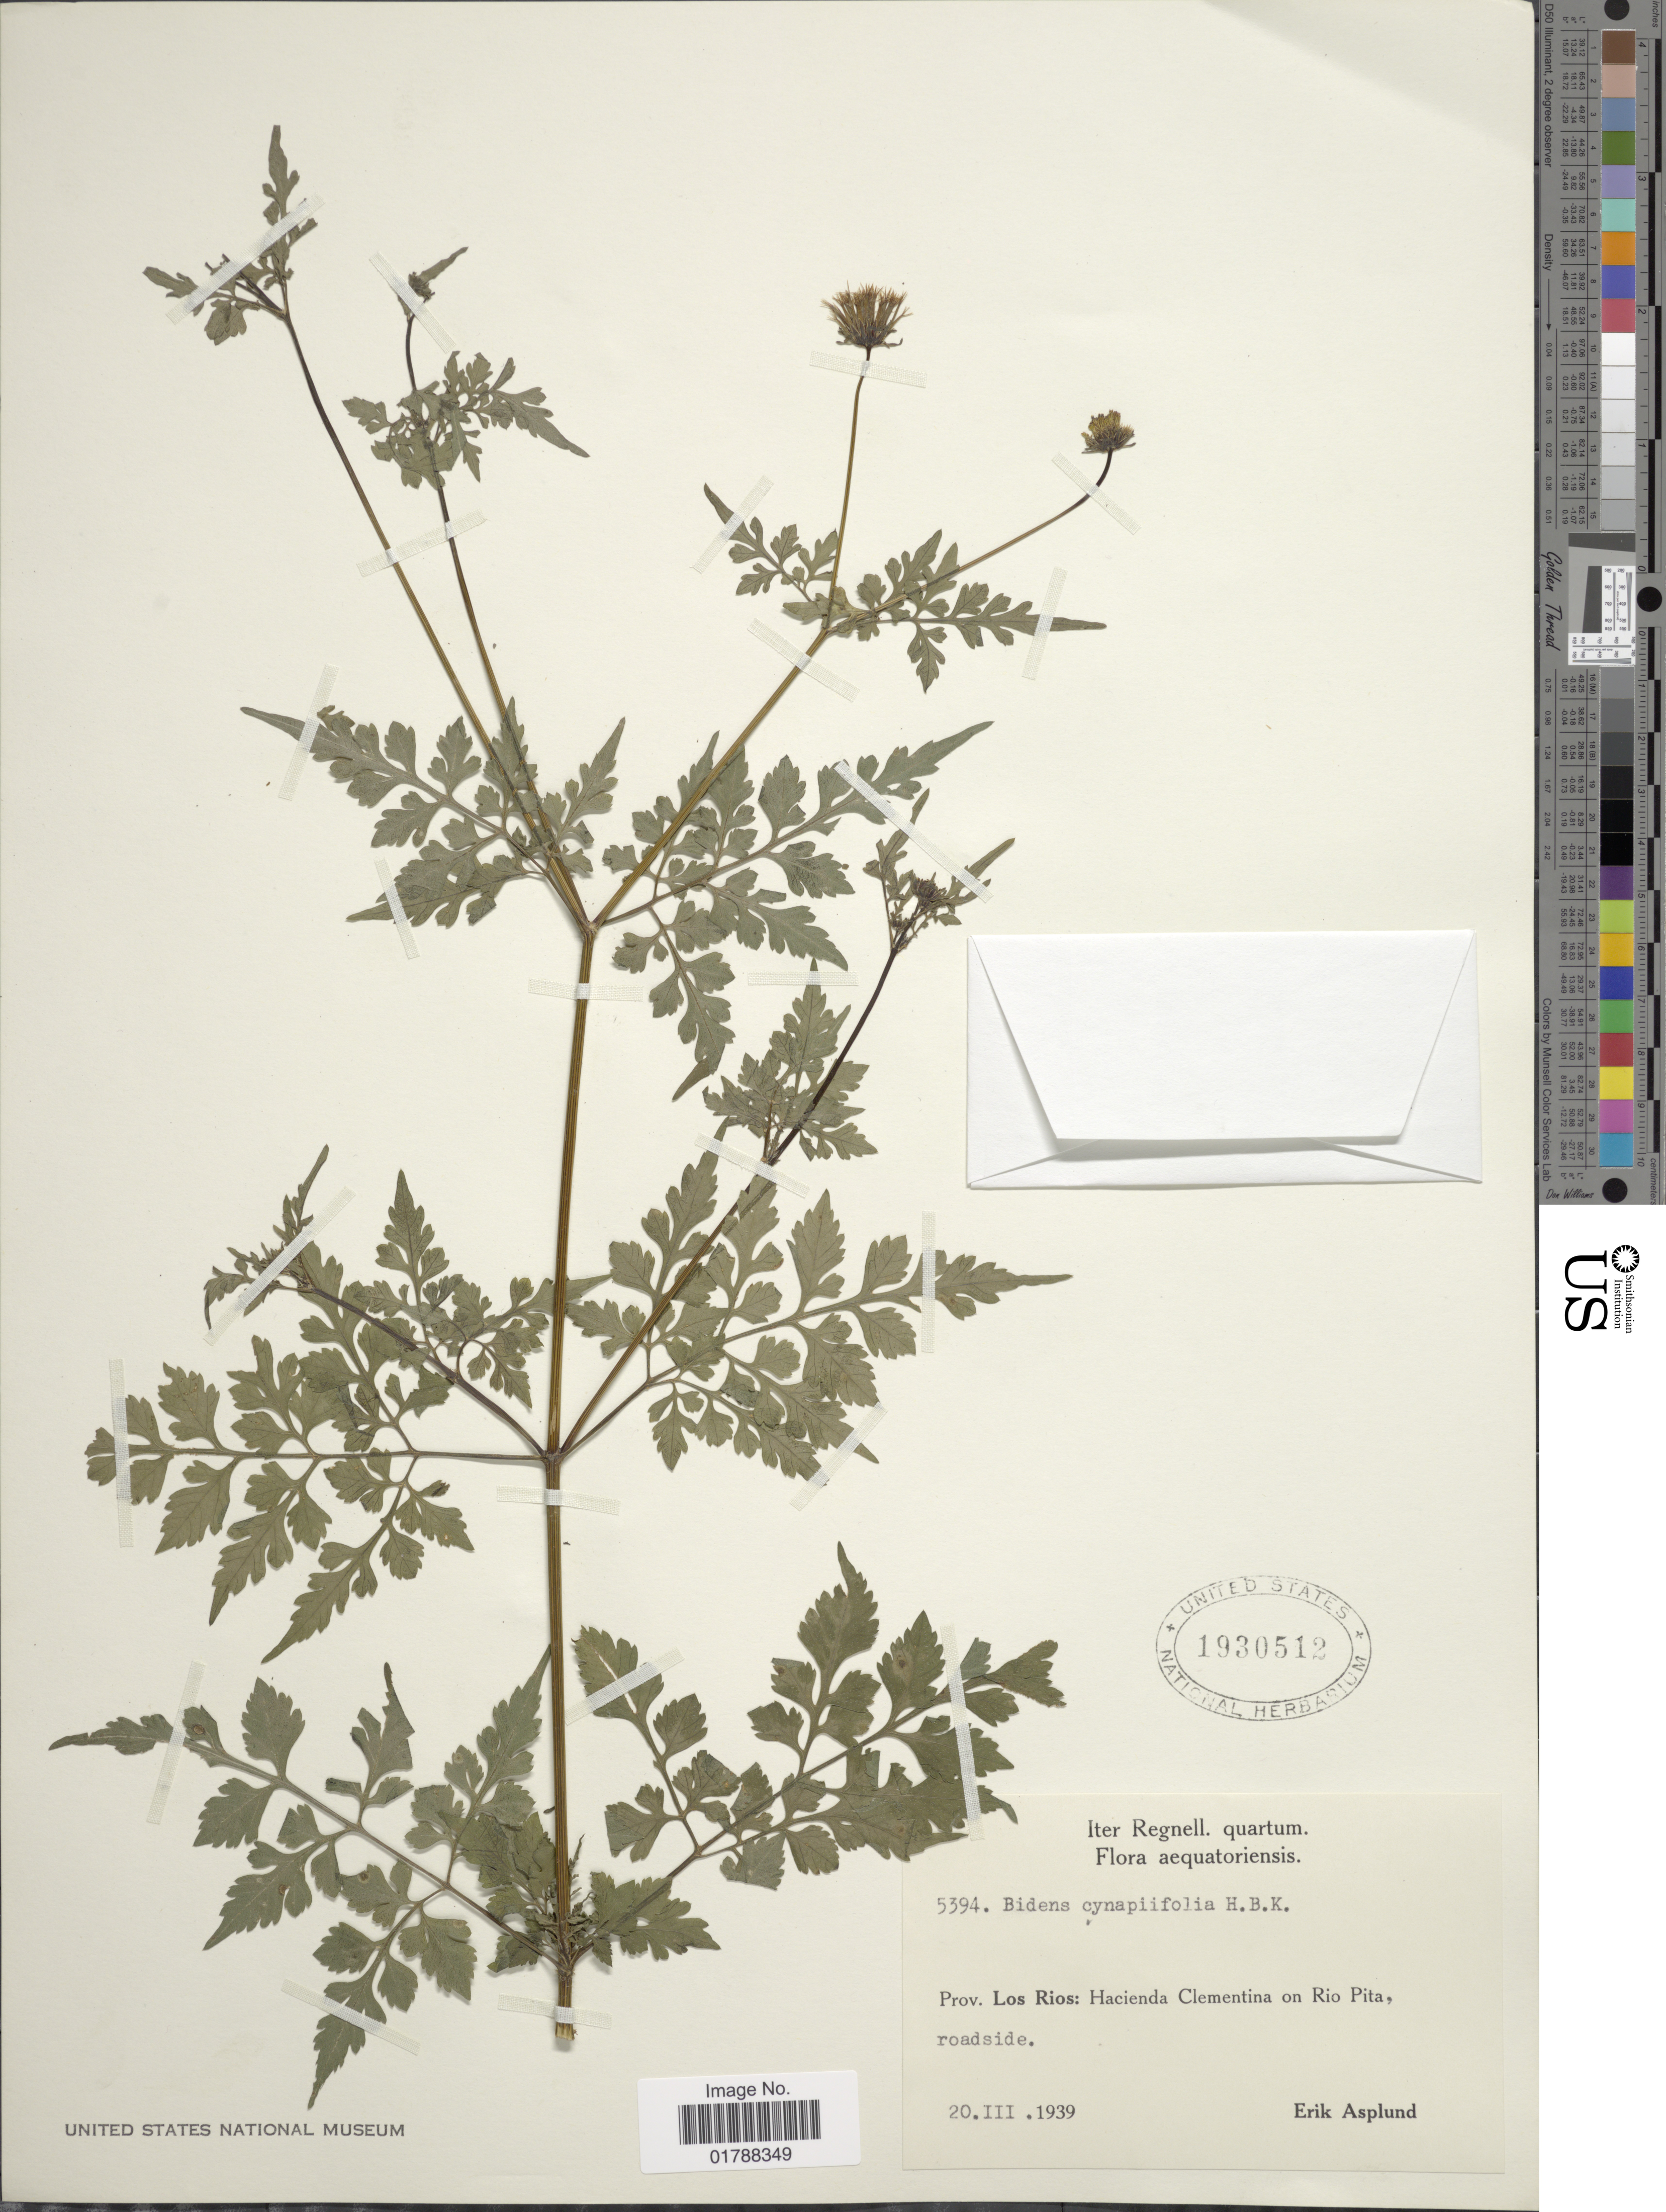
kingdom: Plantae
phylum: Tracheophyta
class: Magnoliopsida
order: Asterales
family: Asteraceae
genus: Bidens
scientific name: Bidens cynapiifolia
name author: Kunth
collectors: E. Asplund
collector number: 5394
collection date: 1939-03-20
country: Ecuador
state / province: Los Ríos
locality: Hacienda Clementina on Rio Pita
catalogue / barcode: US 1930512